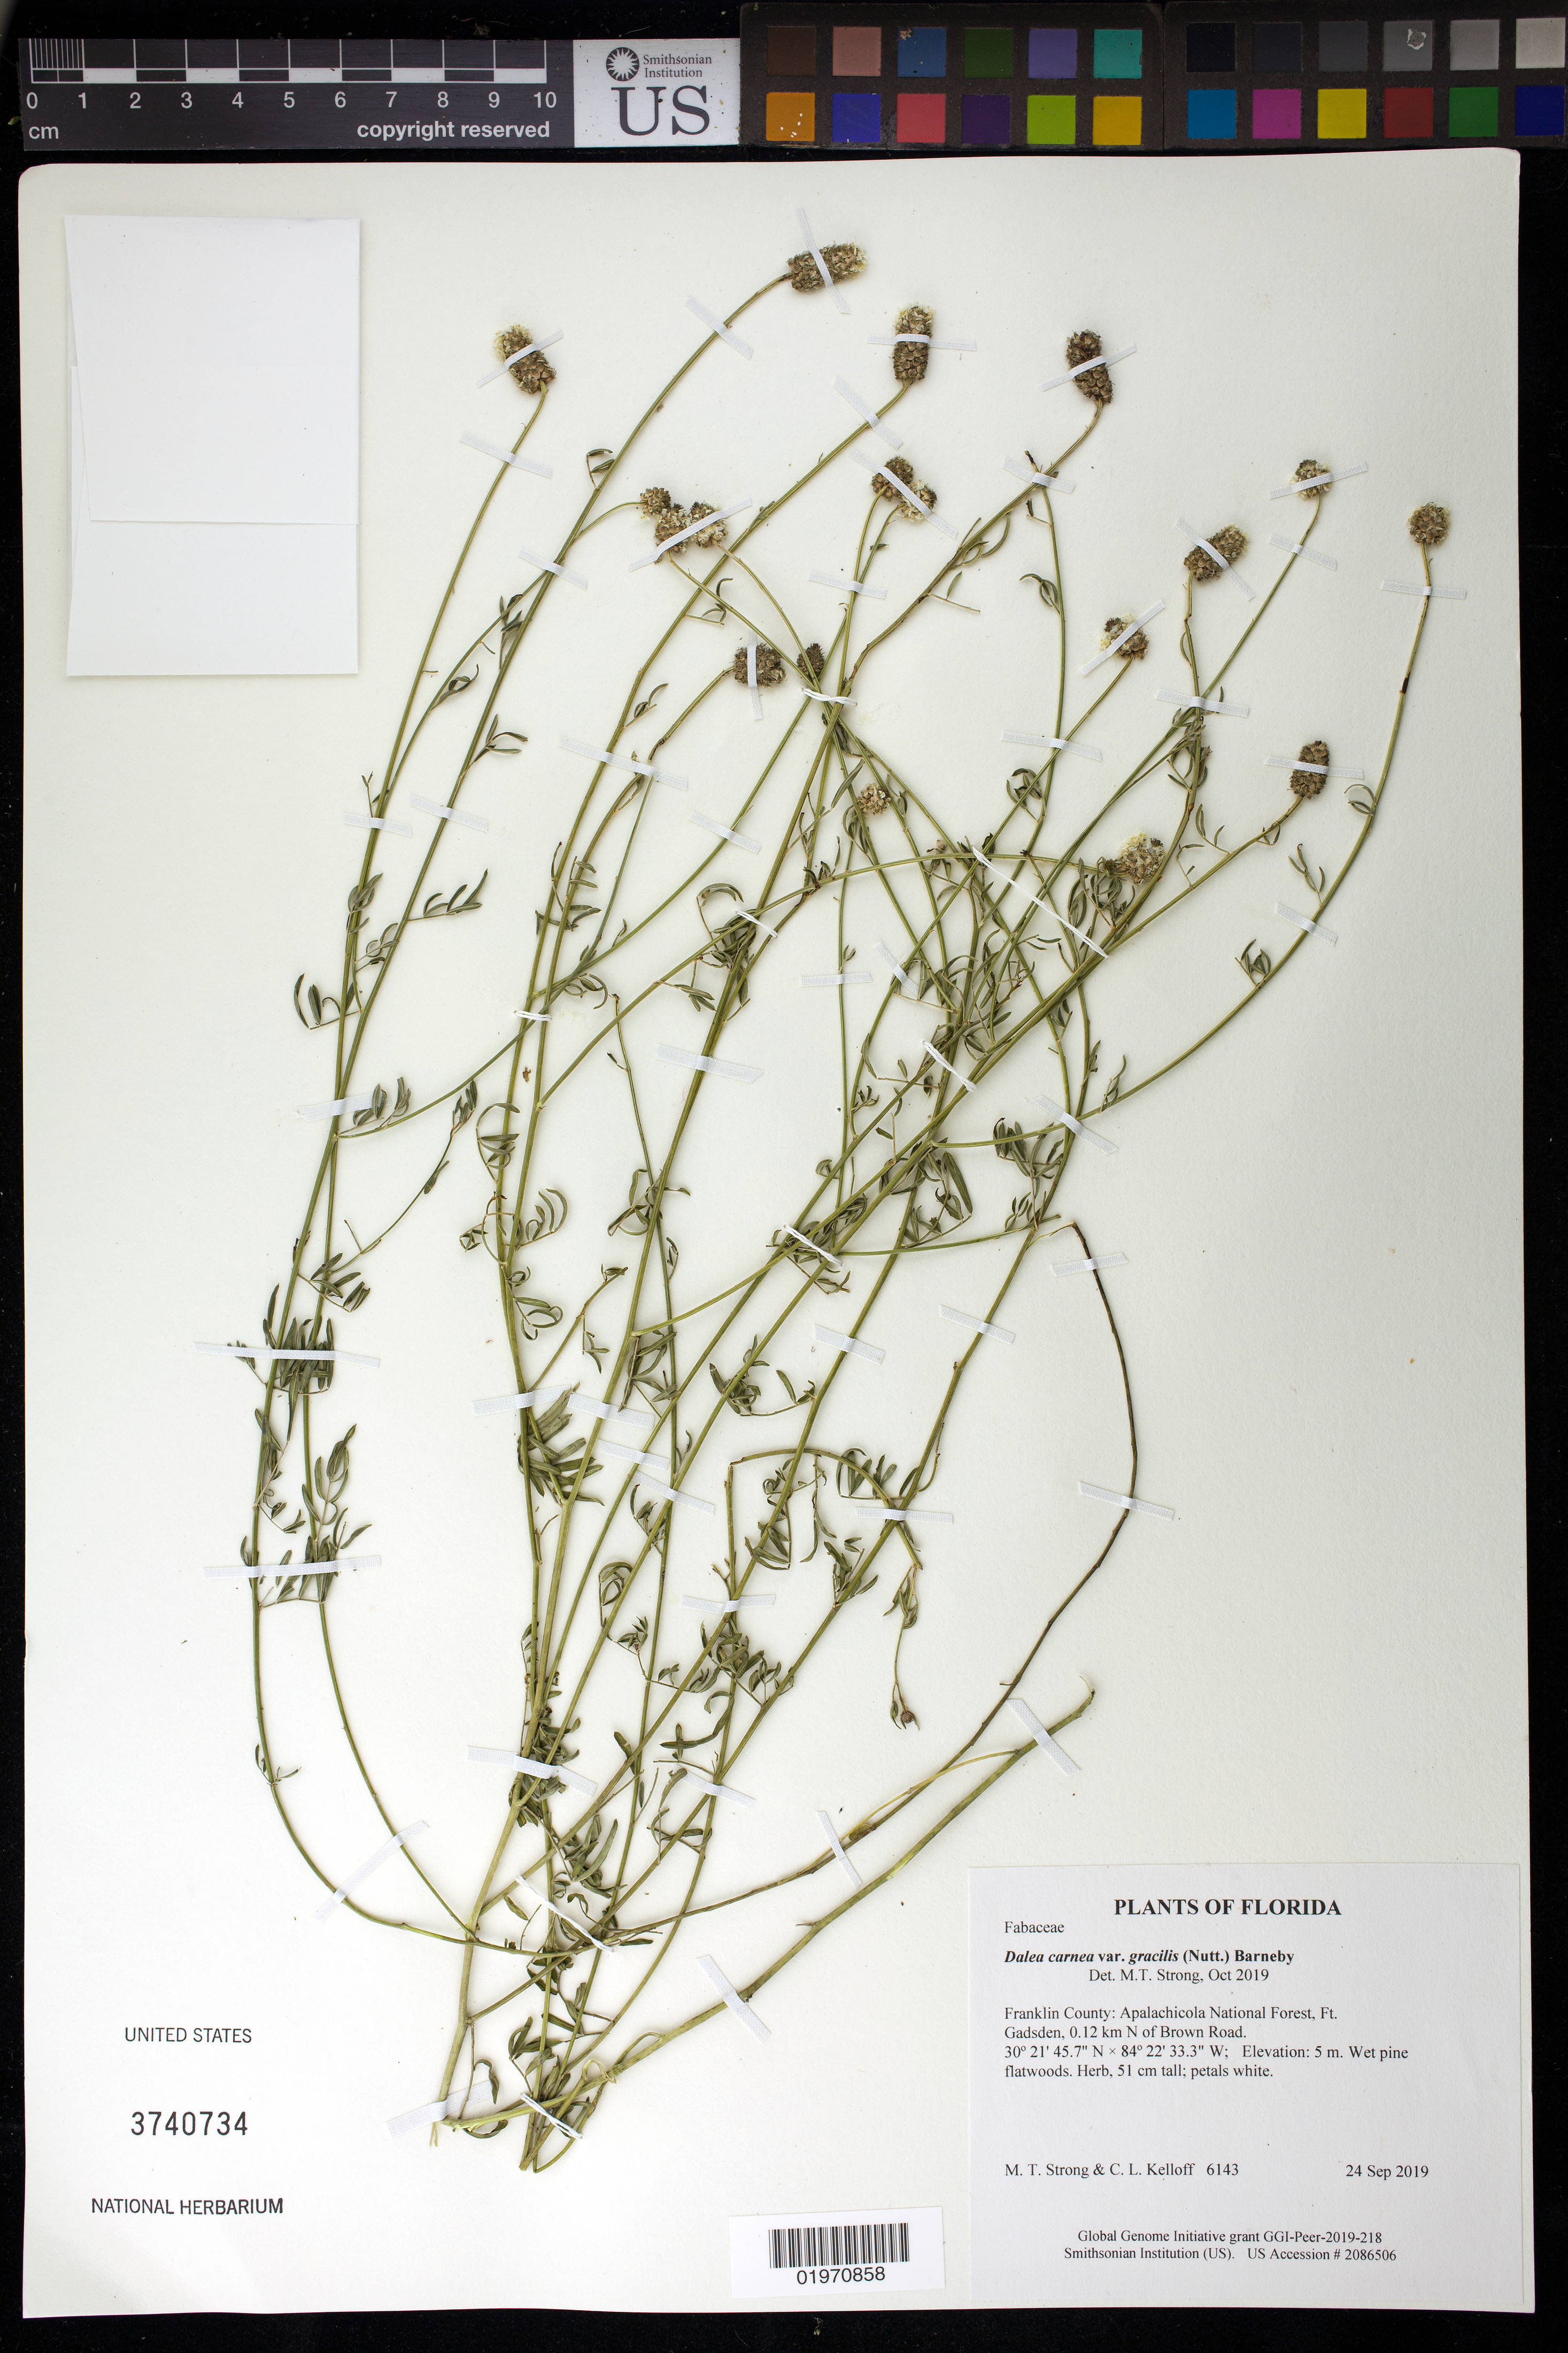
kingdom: Plantae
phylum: Tracheophyta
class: Magnoliopsida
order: Fabales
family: Fabaceae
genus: Dalea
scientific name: Dalea carnea var. gracilis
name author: (Nutt.) Barneby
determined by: Strong, Mark T., (BOT), Smithsonian Institution - National Museum of Natural History (UNITED STATES)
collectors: M. T. Strong & C. L. Kelloff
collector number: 6143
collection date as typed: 24 Sep 2019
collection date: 2019-09-24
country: United States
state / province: Florida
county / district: Franklin County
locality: Apalachicola National Forest, Ft. Gadsden, 0.12 km N of Brown Road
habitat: Wet pine flatwoods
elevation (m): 5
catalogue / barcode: US 3740734